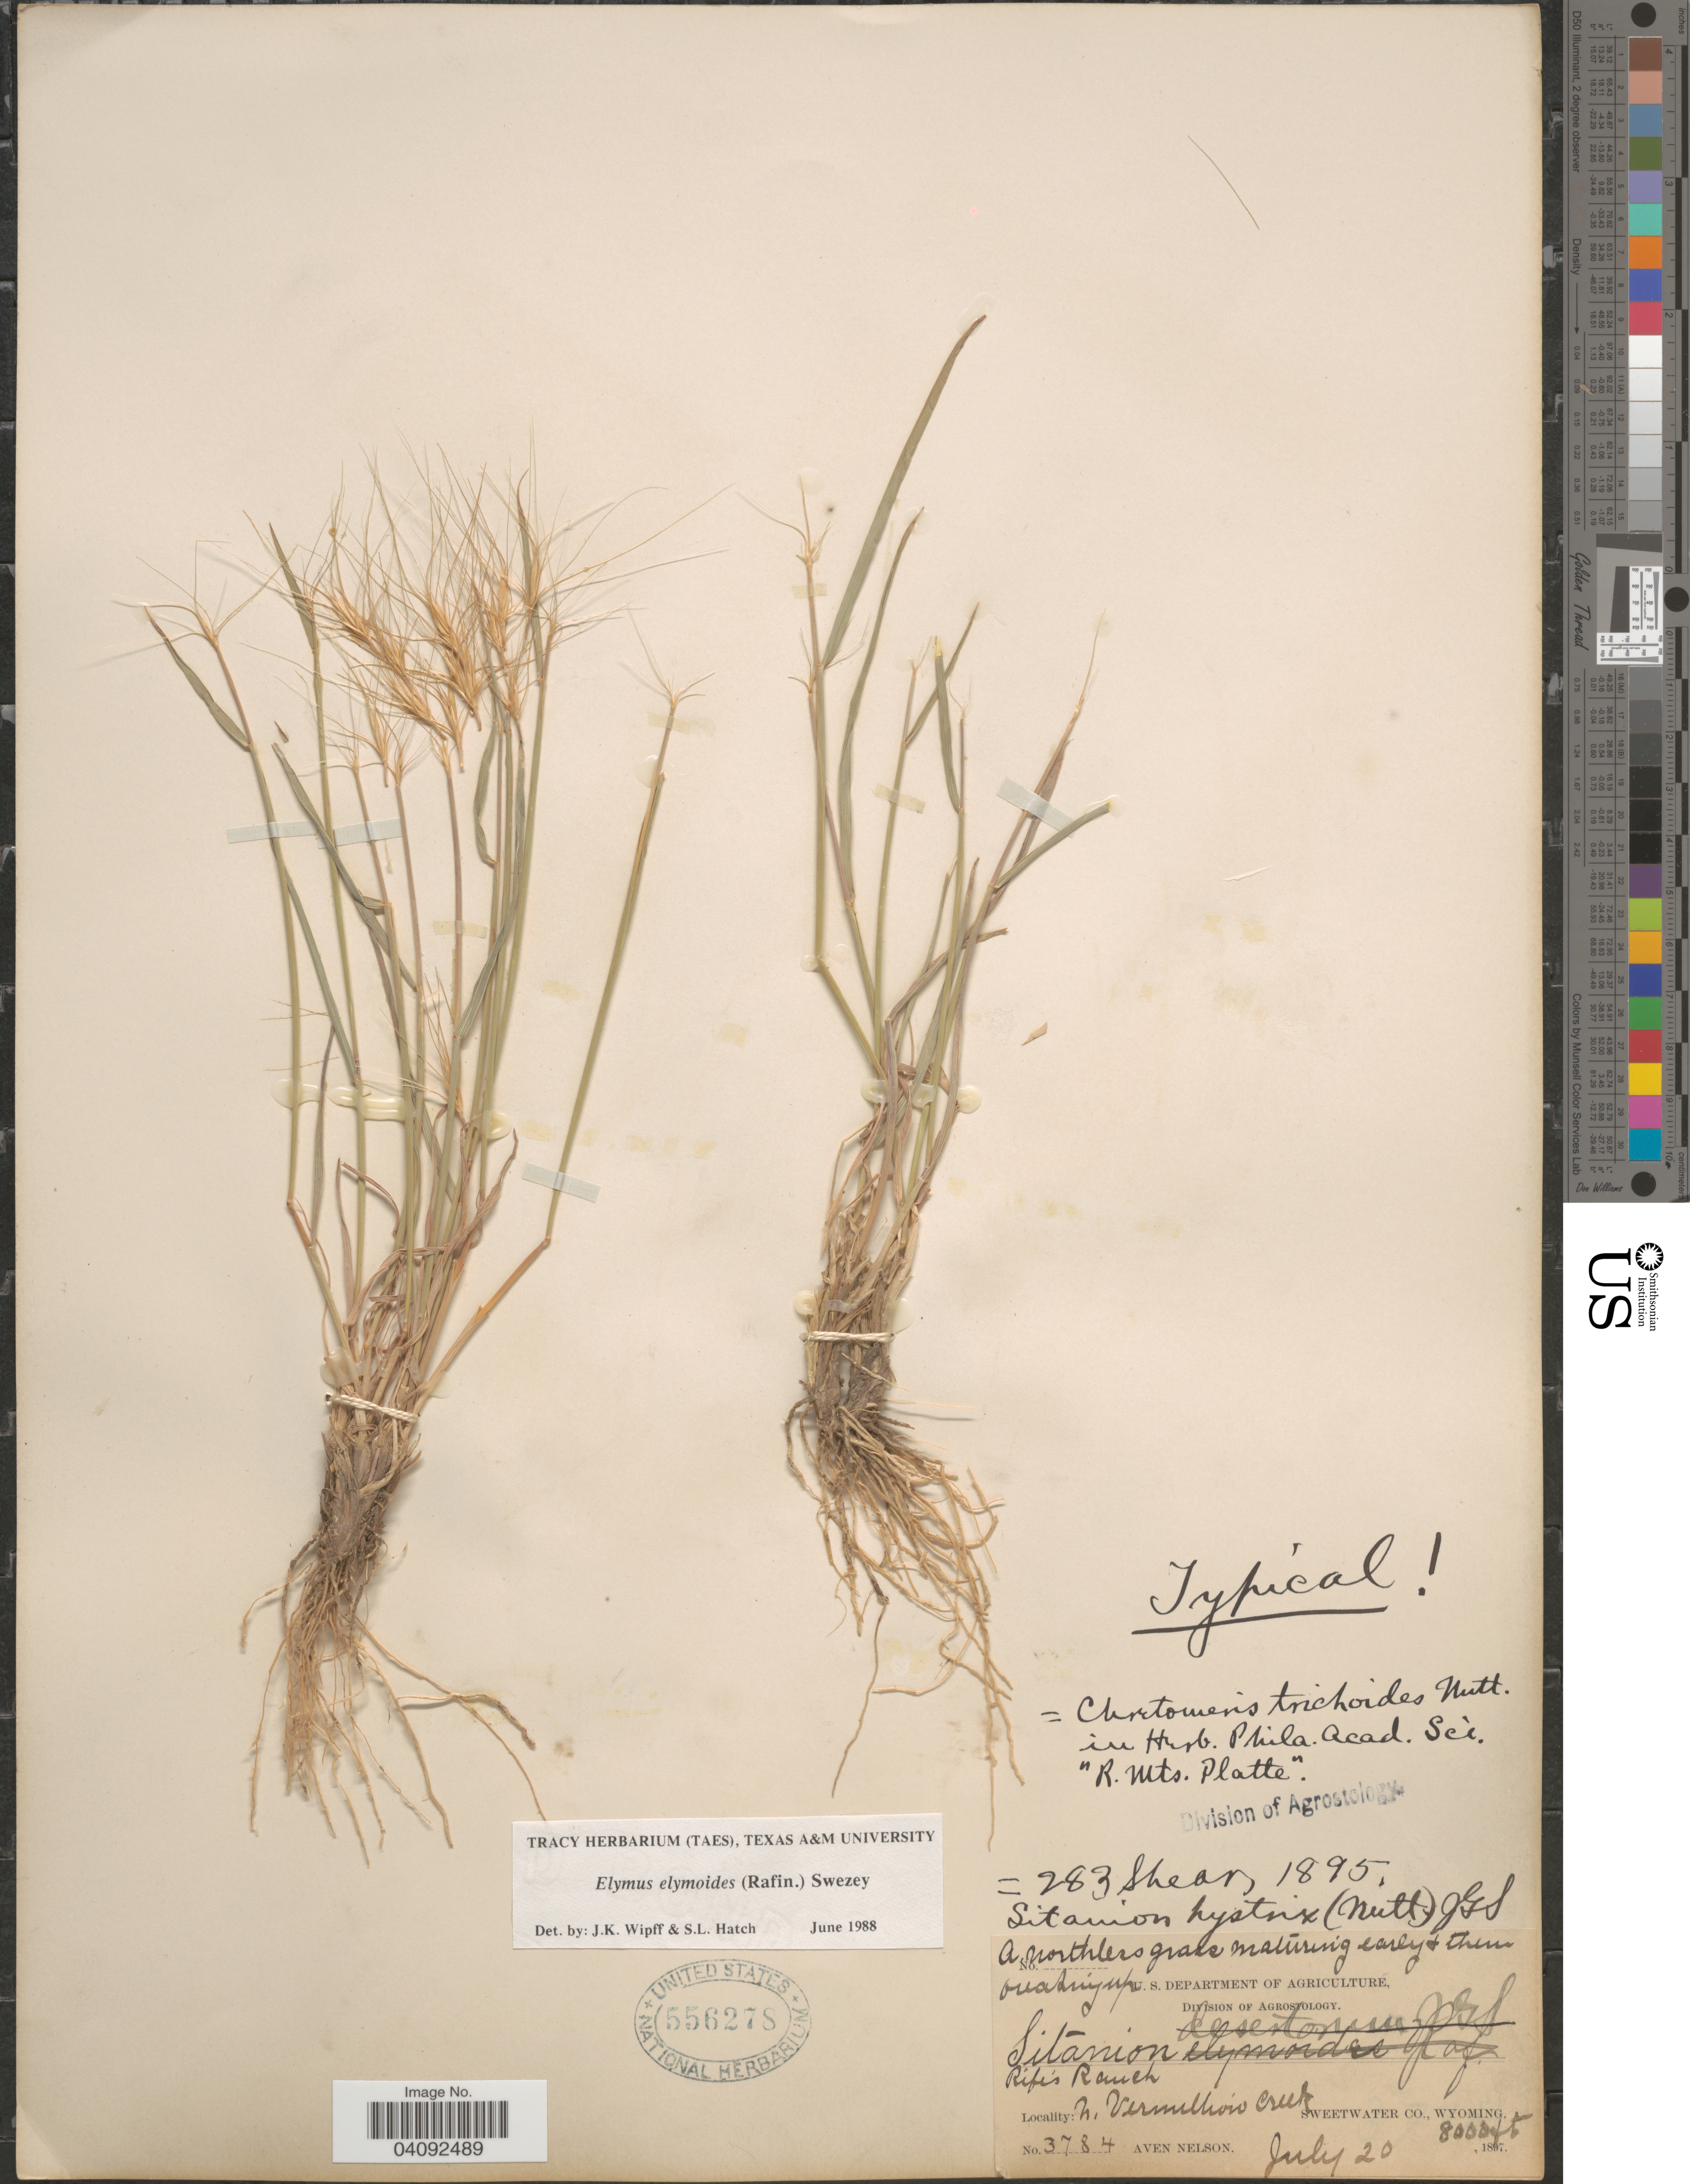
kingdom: Plantae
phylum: Tracheophyta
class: Liliopsida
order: Poales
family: Poaceae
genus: Elymus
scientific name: Elymus elymoides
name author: (Raf.) Swezey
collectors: A. Nelson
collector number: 3784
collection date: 1897-07-20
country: United States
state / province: Wyoming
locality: Rife's Ranch. N. Vermillion Creek. Sweetwater Co.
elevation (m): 2438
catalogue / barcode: US 556278